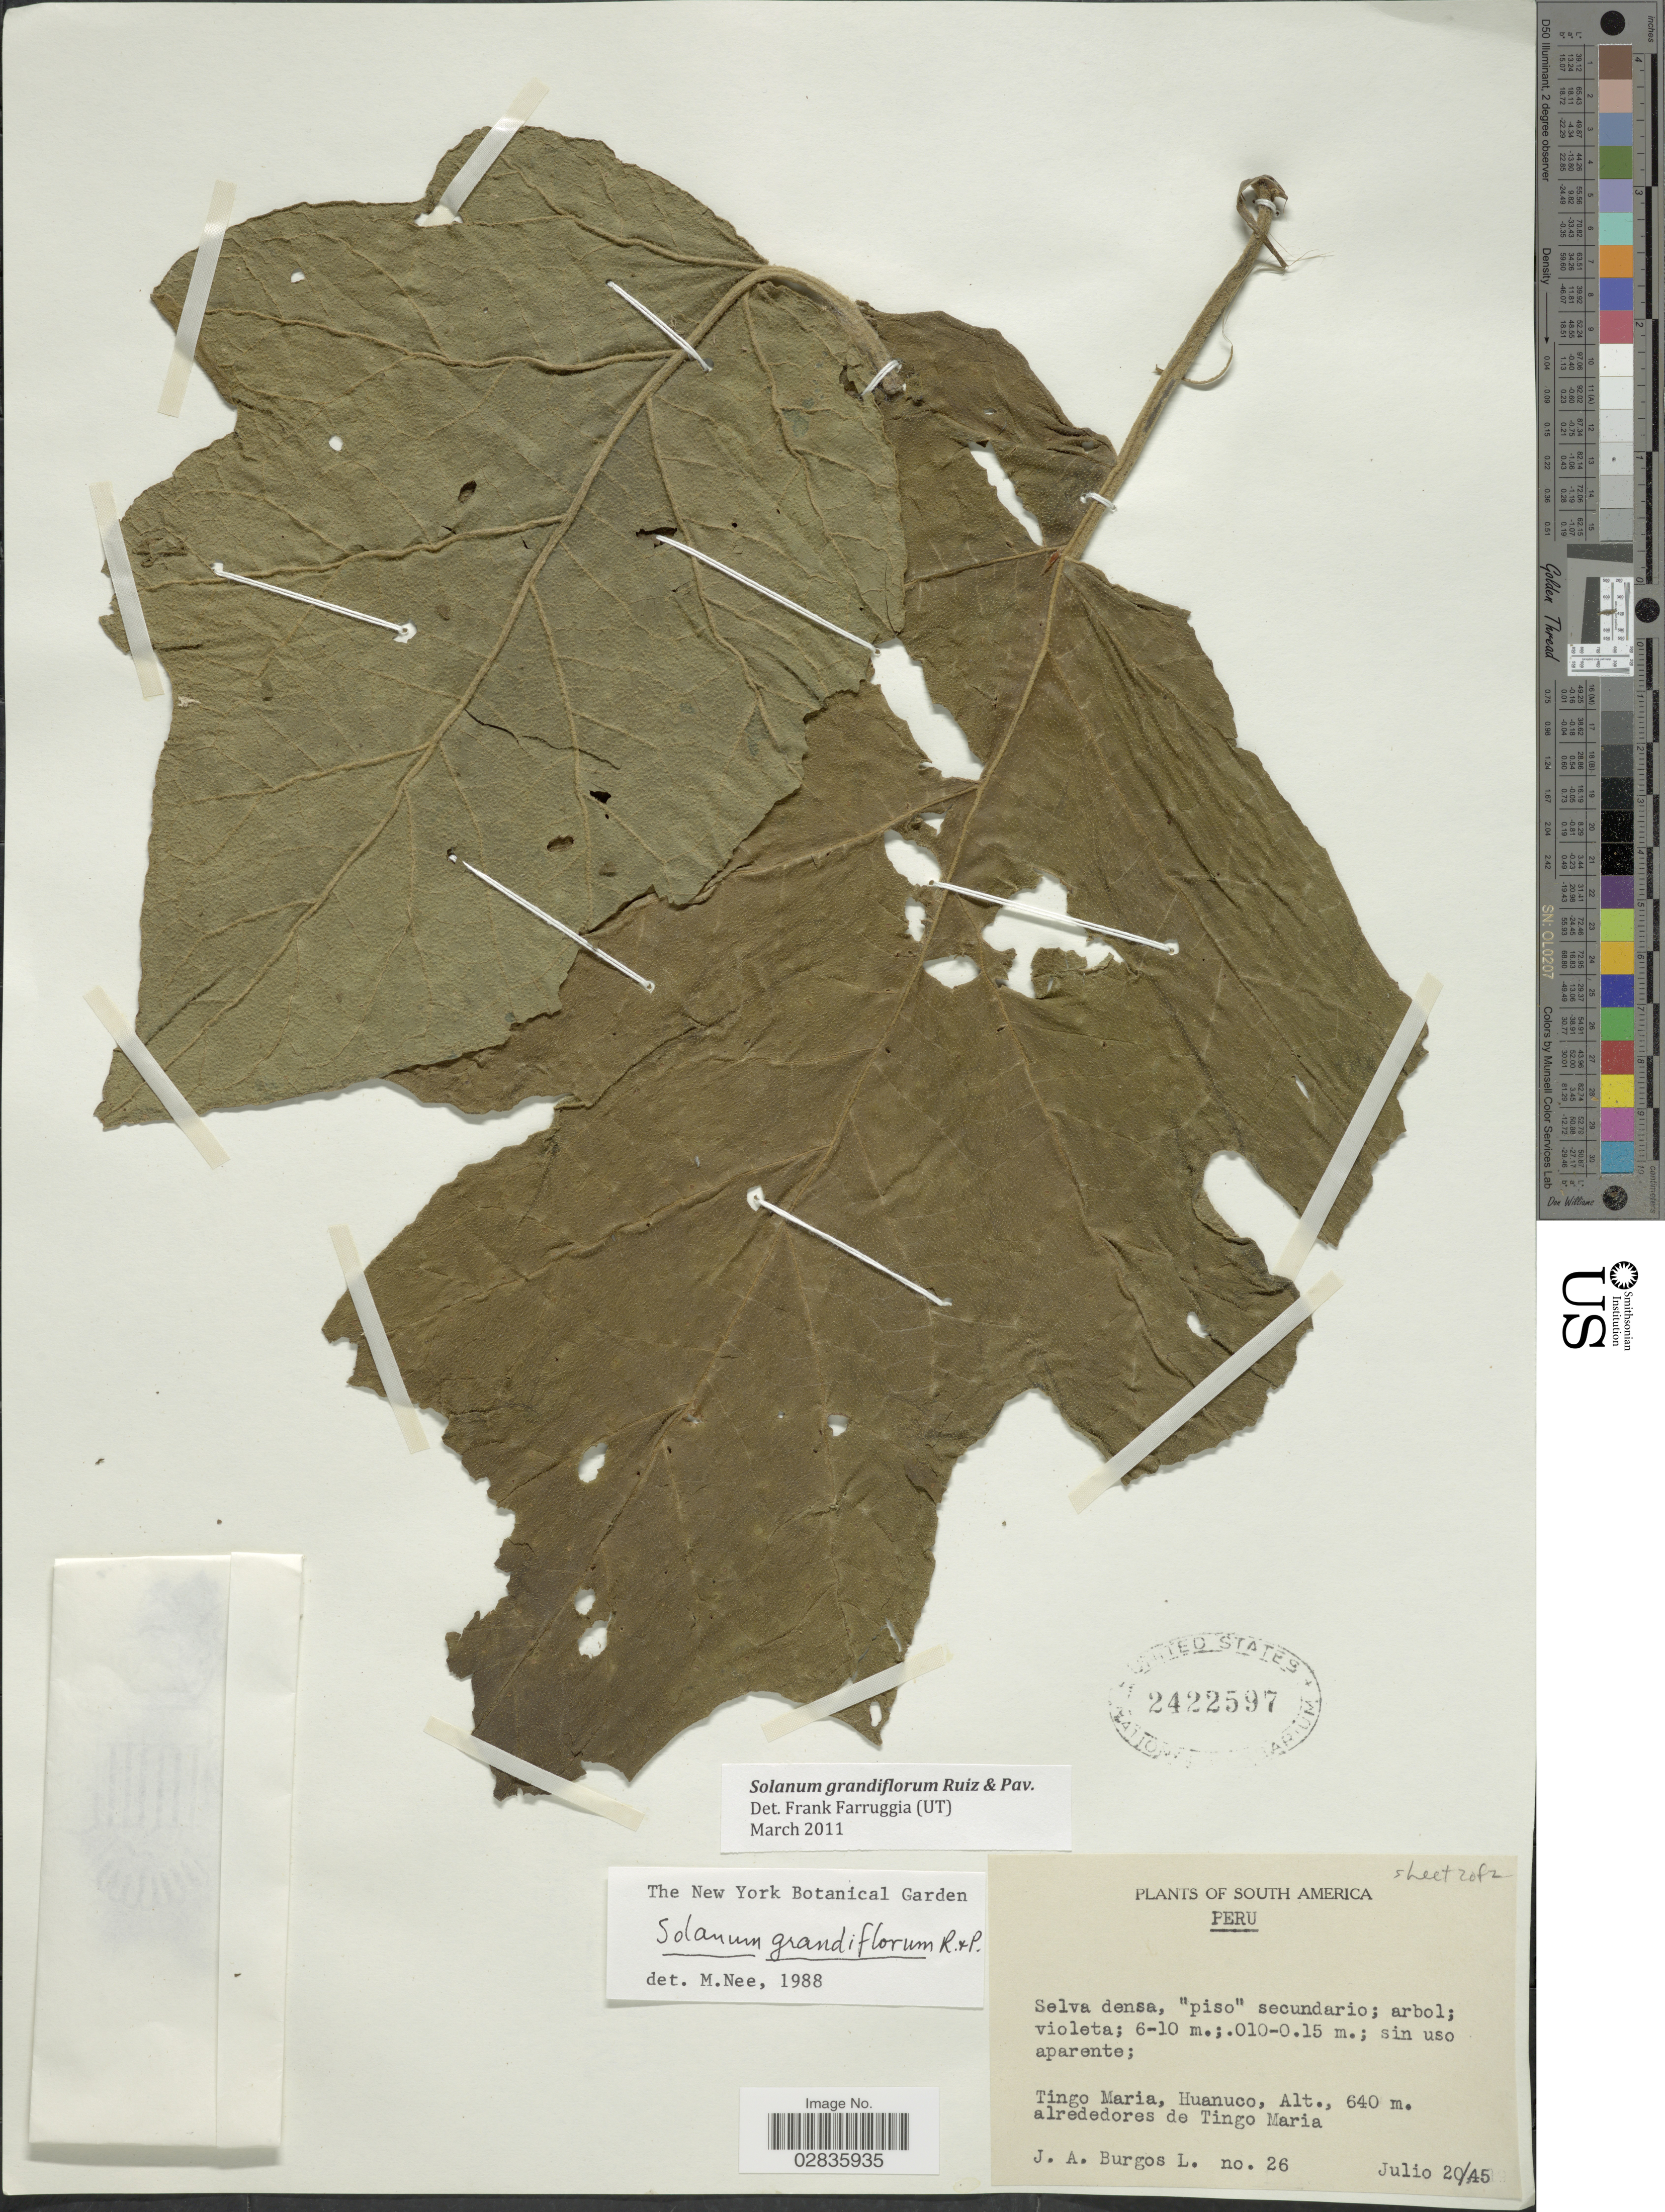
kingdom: Plantae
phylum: Tracheophyta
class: Magnoliopsida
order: Solanales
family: Solanaceae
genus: Solanum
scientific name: Solanum grandiflorum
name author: Ruiz & Pav.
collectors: J. Burgos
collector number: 26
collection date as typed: Transcribed d/m/y: 20/7/45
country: Peru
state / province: Huánuco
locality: Tingo Maria, alrededores de Tingo Maria.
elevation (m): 640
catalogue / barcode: US 2422597